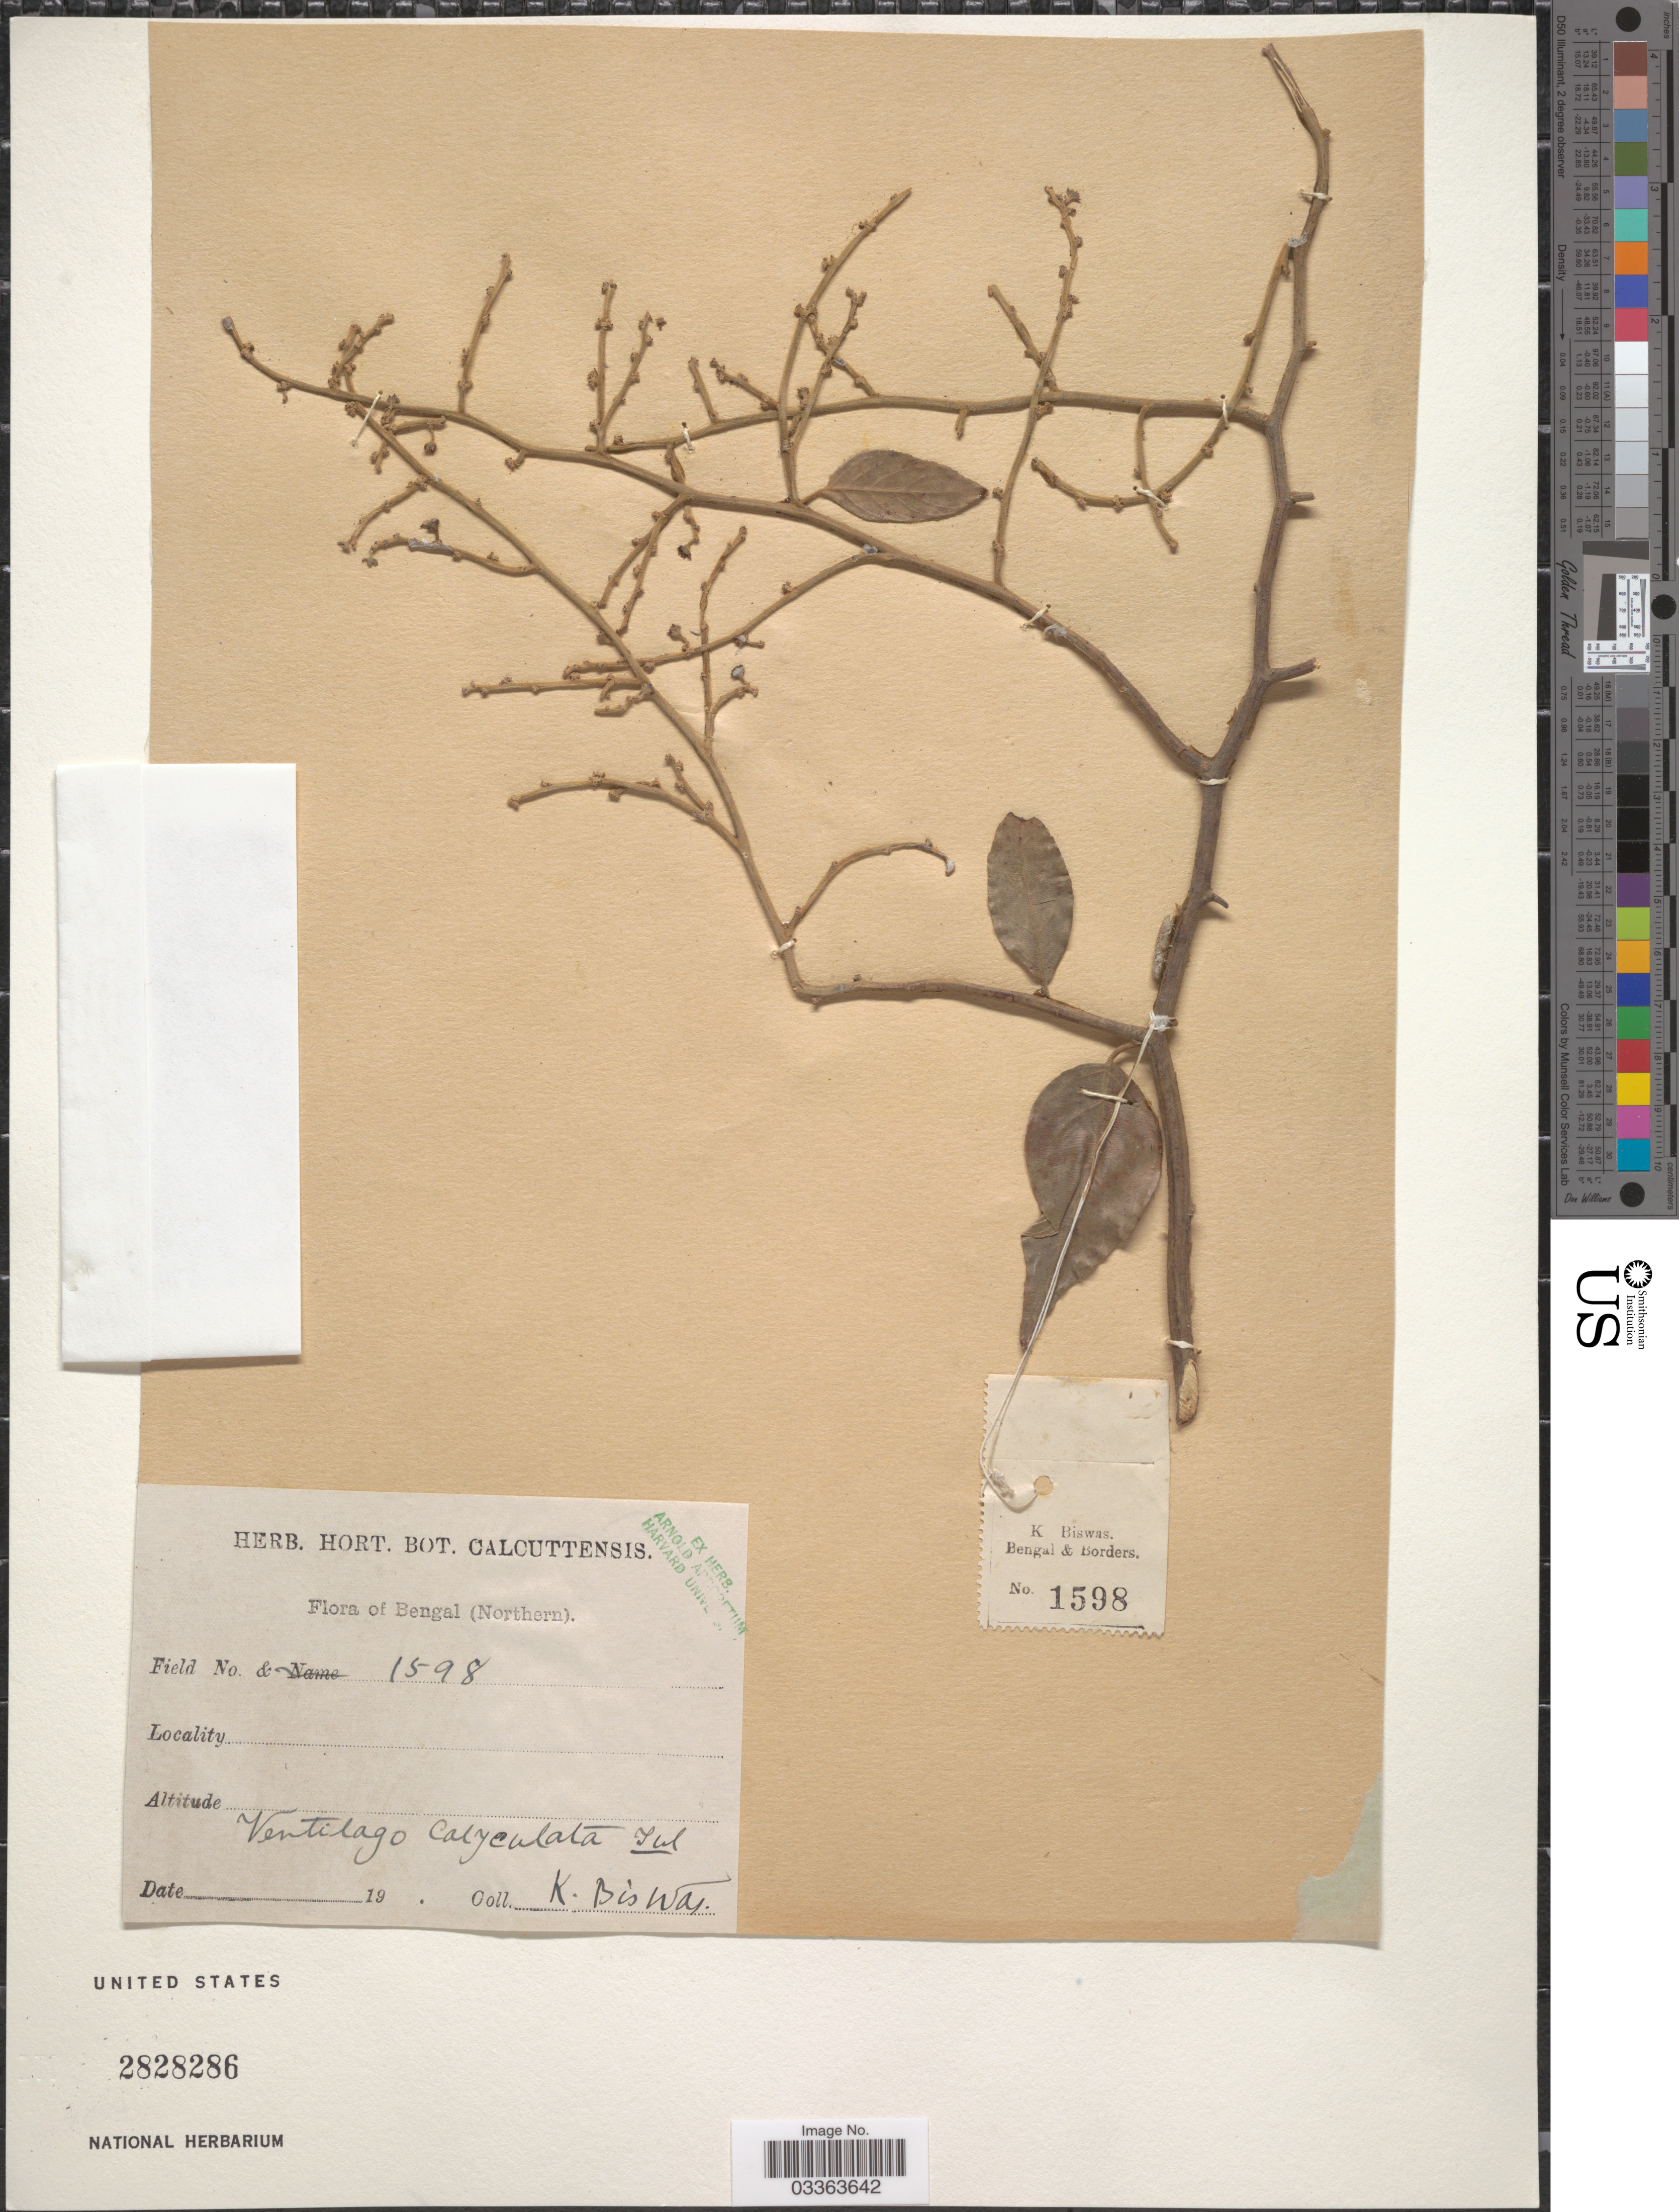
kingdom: Plantae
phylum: Tracheophyta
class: Magnoliopsida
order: Rosales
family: Rhamnaceae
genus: Ventilago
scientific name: Ventilago madraspatana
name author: Gaertn.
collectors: K. Biswas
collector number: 1598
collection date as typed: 19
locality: Bengal (Northern). Bengal & Borders. [unsure placement]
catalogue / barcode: US 2828286